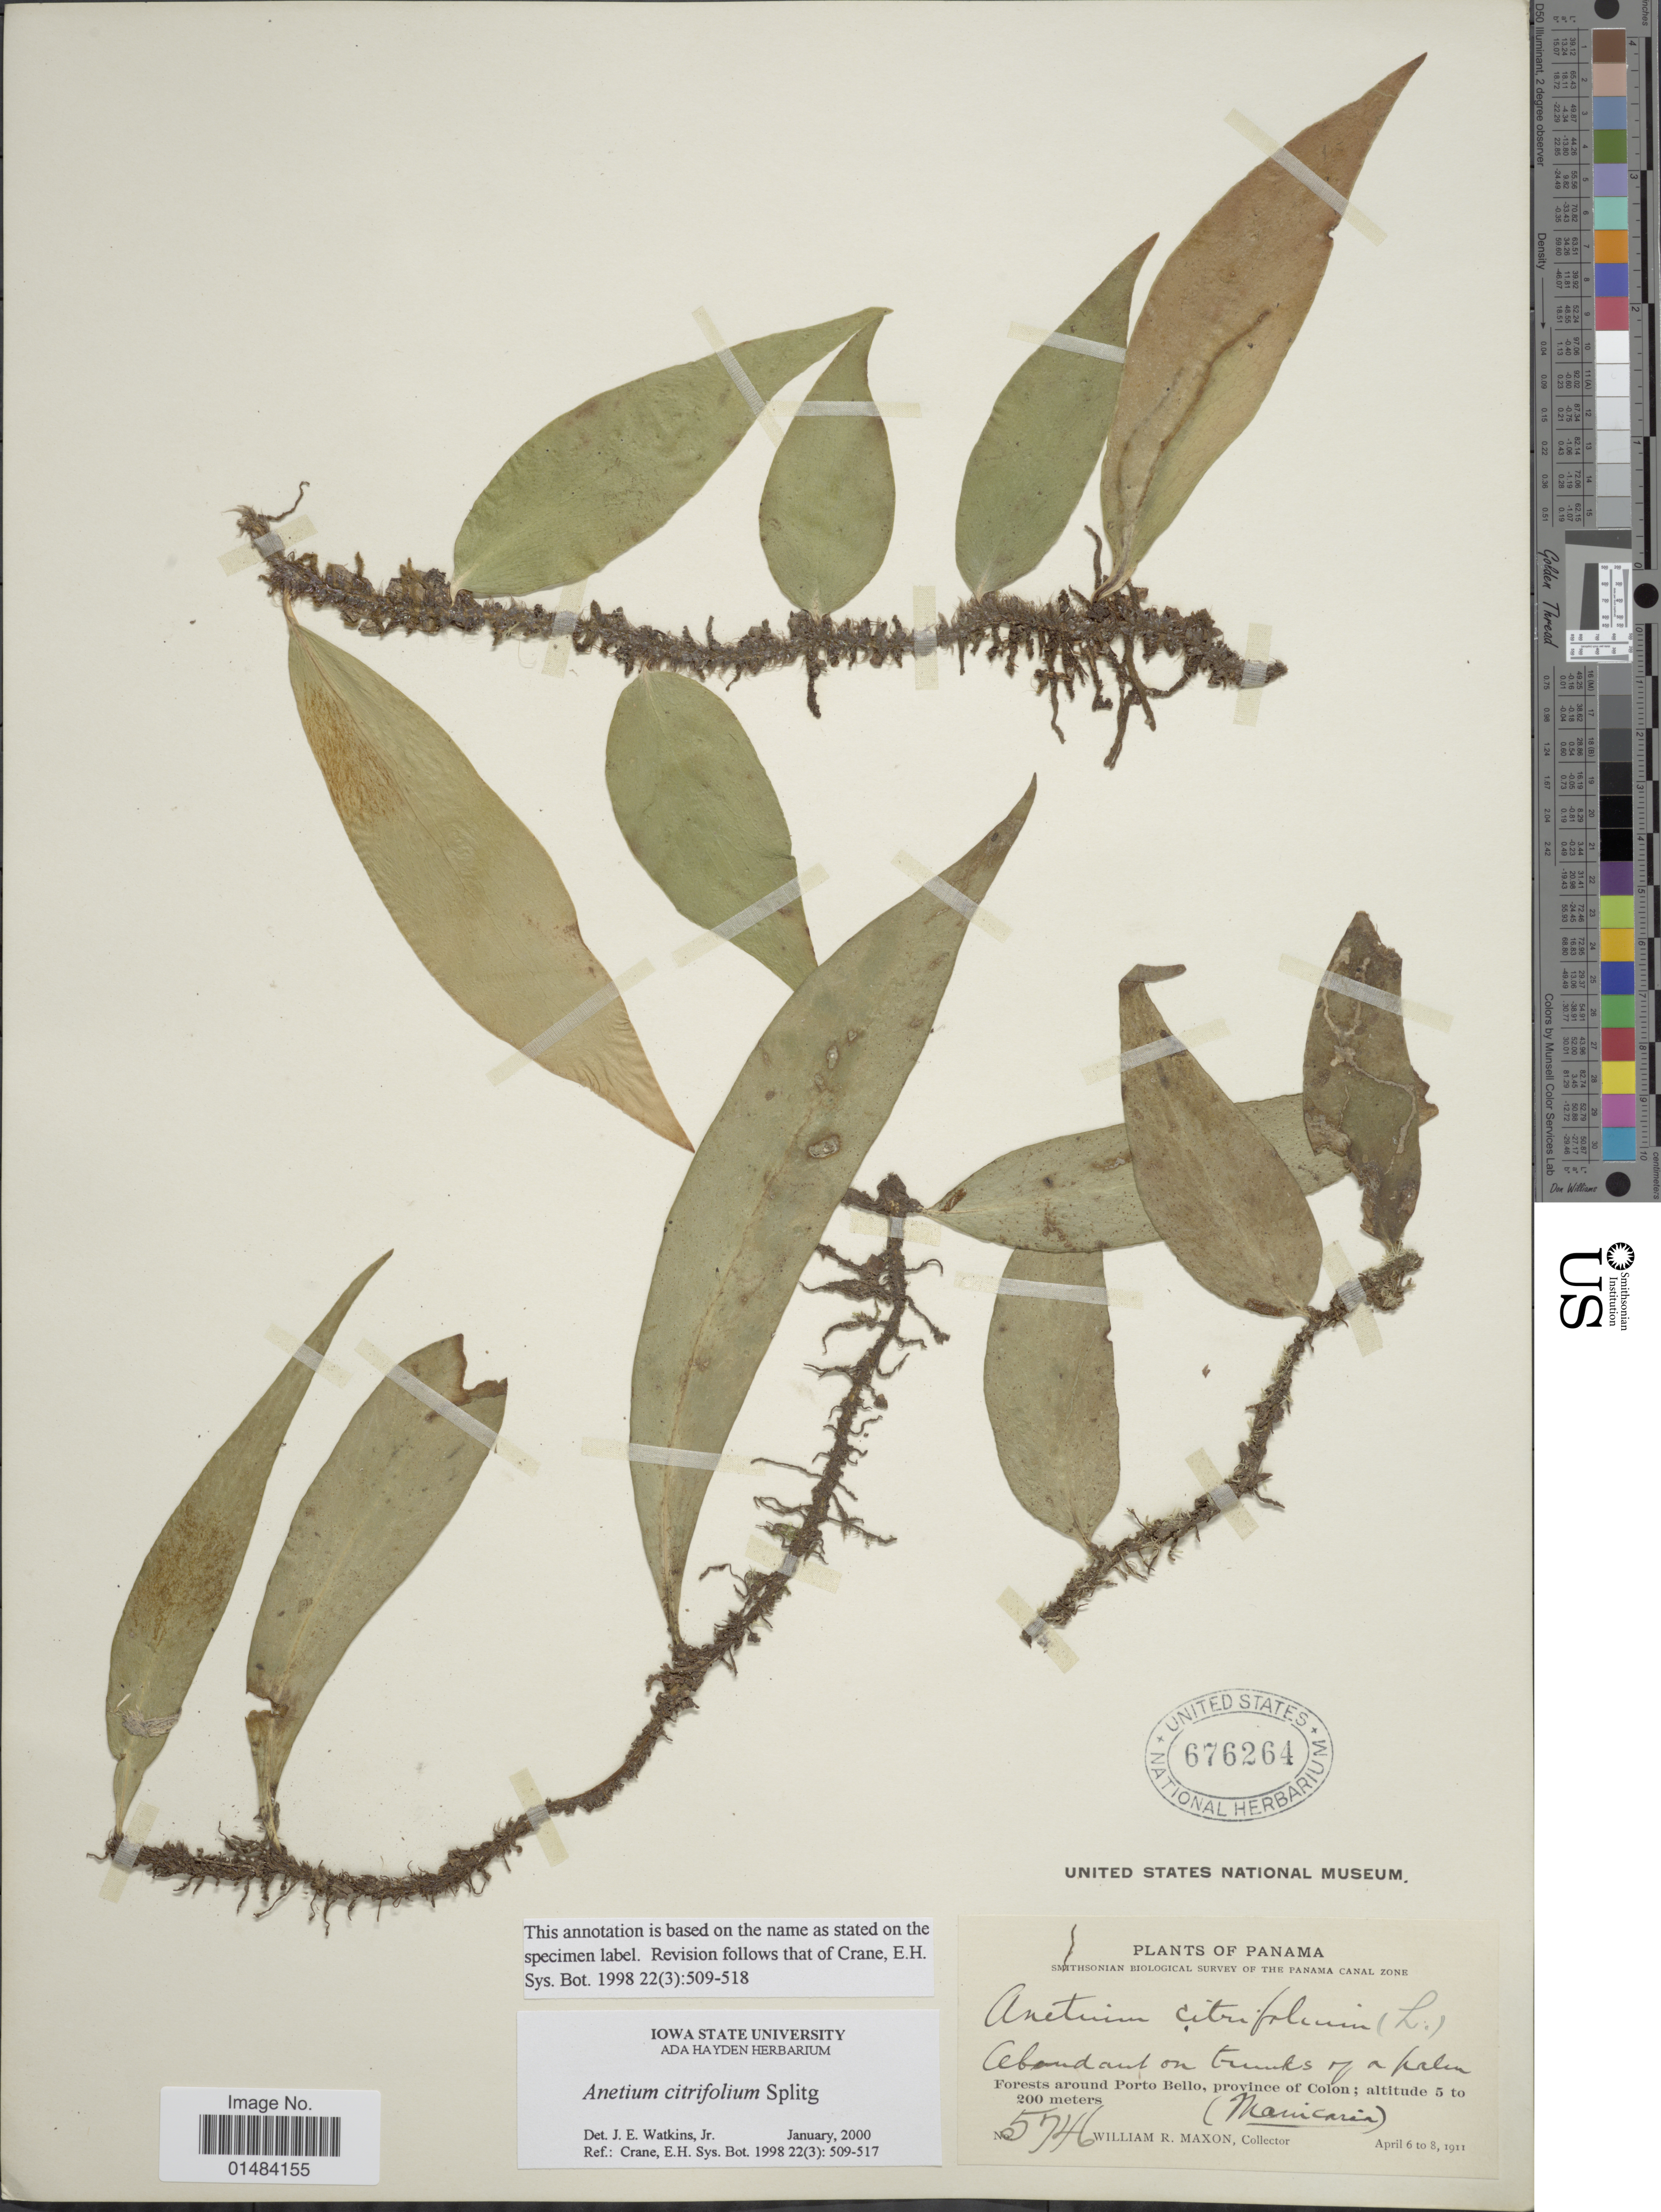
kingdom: Plantae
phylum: Tracheophyta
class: Polypodiopsida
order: Polypodiales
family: Pteridaceae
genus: Anetium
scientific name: Anetium citrifolium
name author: (L.) Splitg.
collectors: W. R. Maxon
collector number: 5746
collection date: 1911-04-06/1911-04-08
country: Panama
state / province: Colón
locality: Panama, Canal Zone, forests around Porto Bello, province of Colon.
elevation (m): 5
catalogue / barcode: US 676264